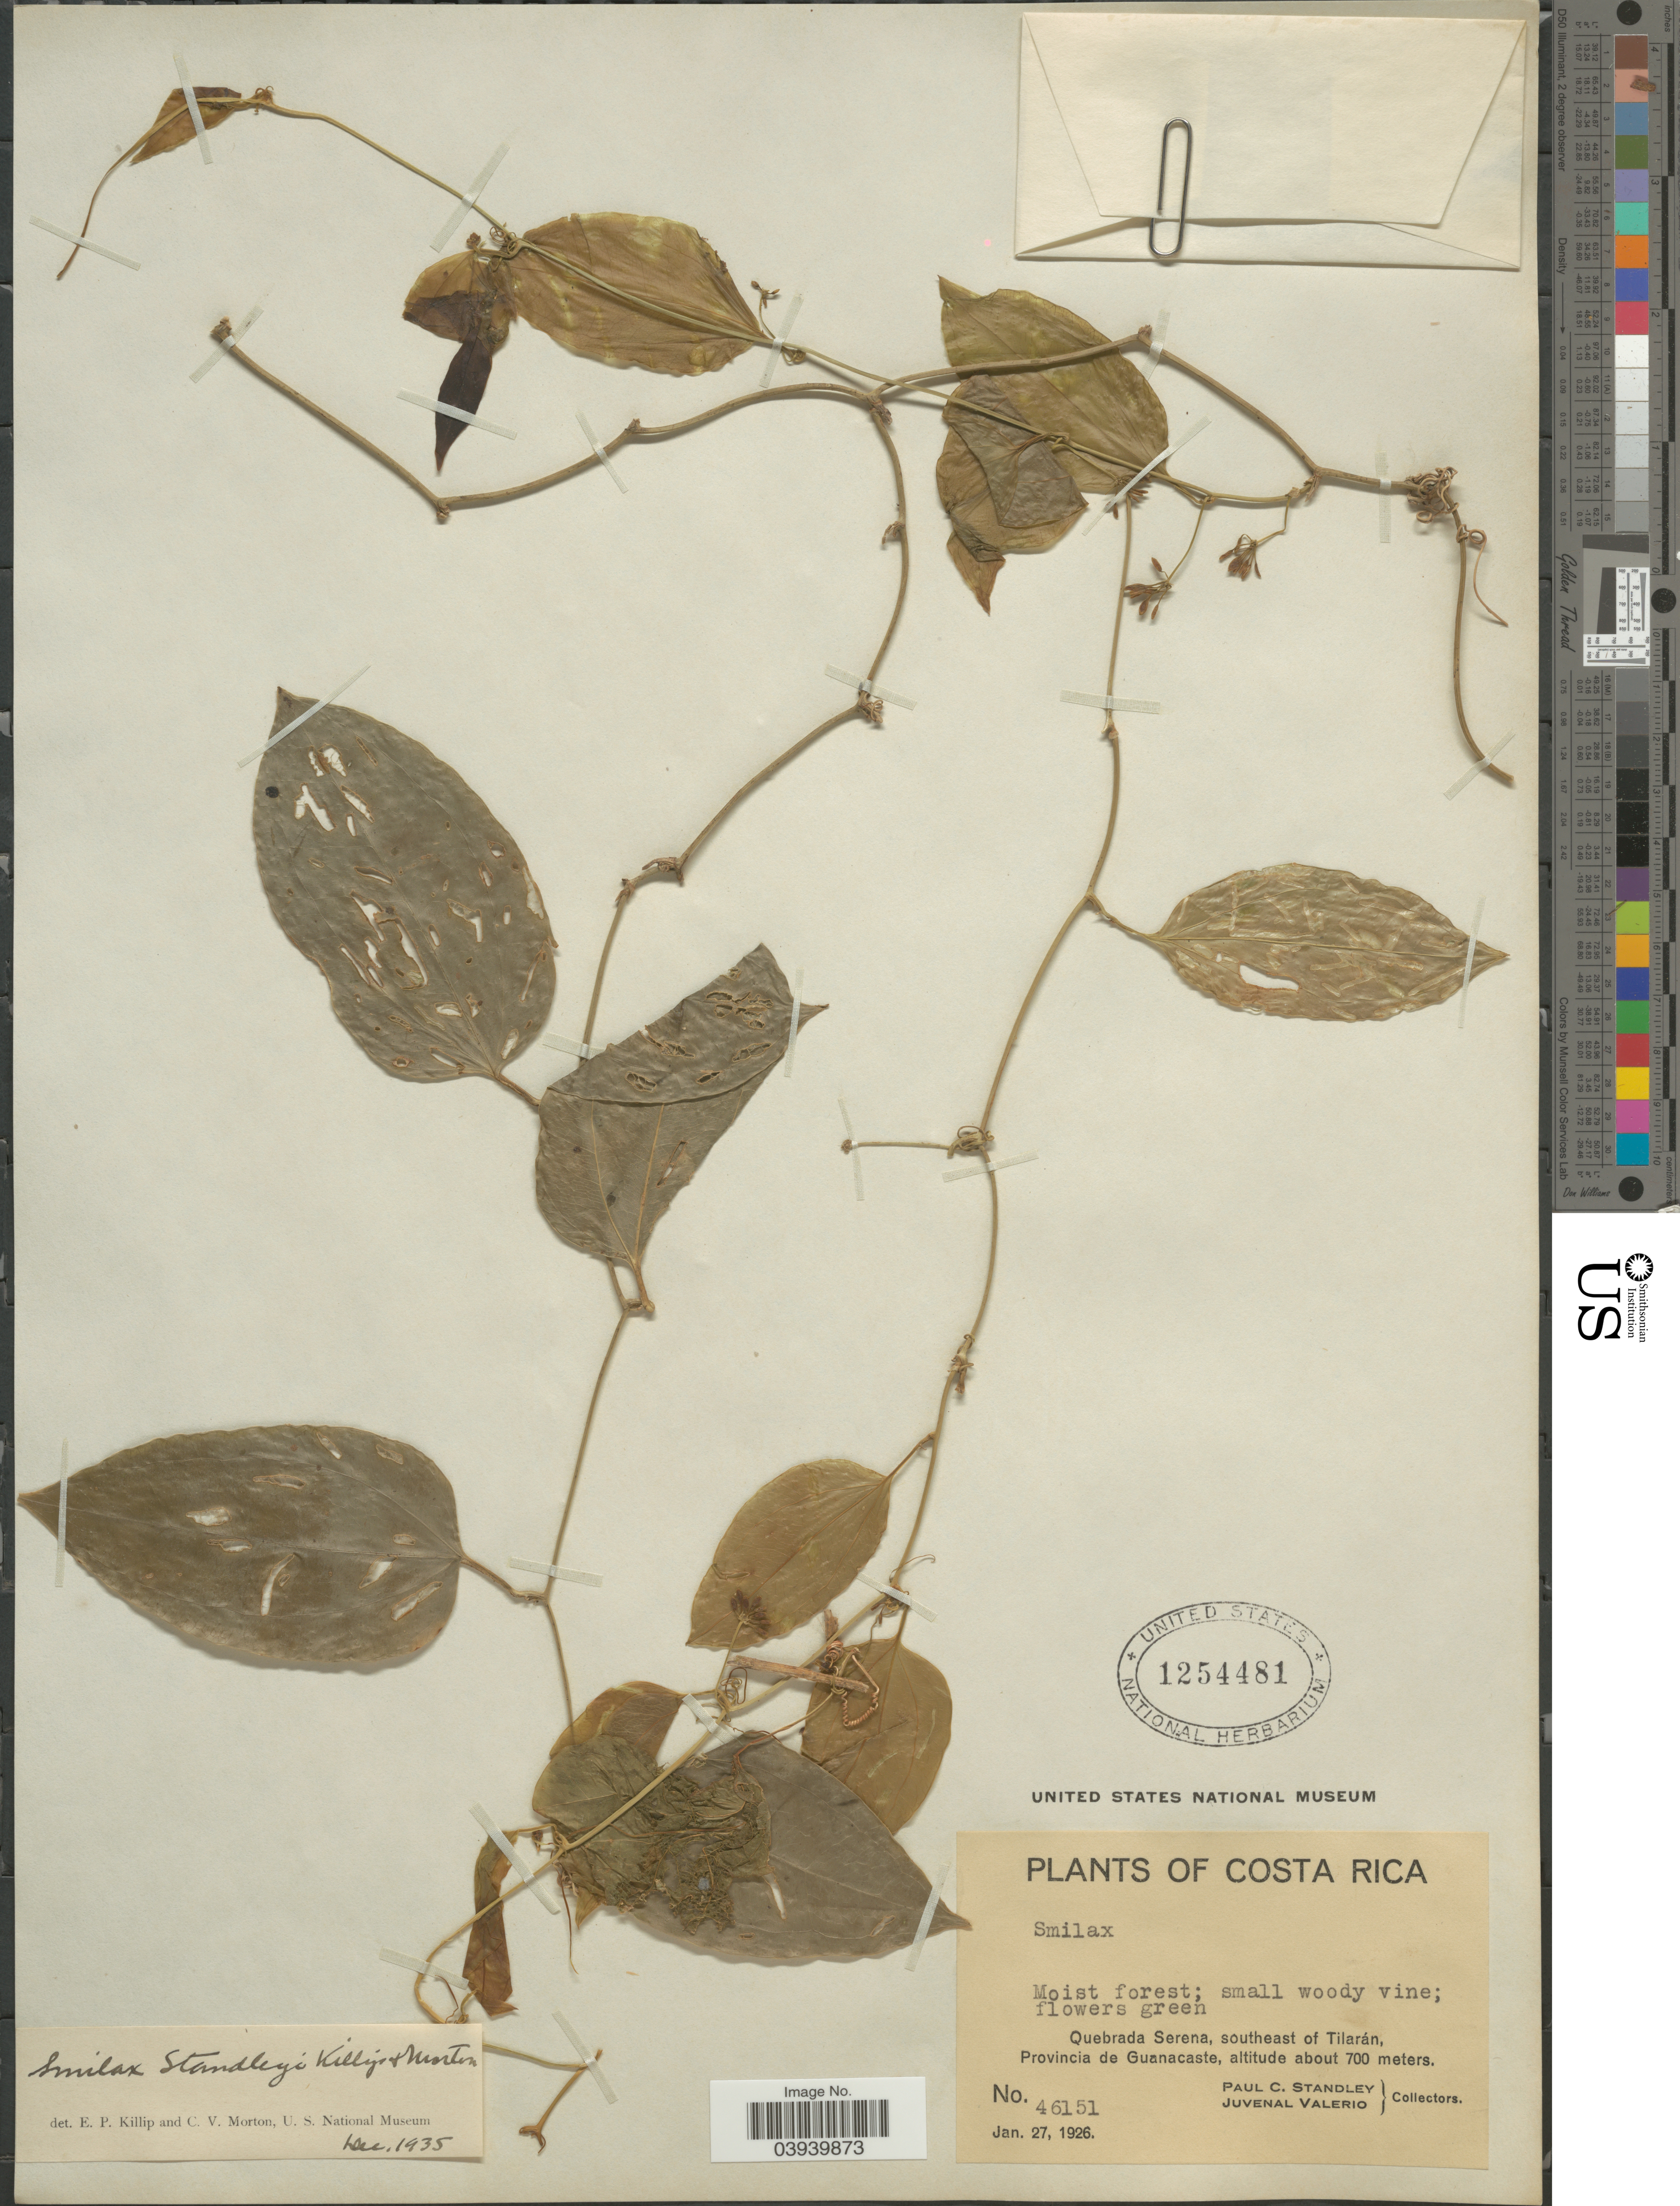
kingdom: Plantae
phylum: Tracheophyta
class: Liliopsida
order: Liliales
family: Smilacaceae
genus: Smilax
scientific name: Smilax standleyi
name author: Killip & C.V. Morton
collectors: P. C. Standley & J. Valerio R.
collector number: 46151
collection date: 1926-01-27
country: Costa Rica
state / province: Guanacaste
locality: Quebrada Serena, southeast of Tilarán.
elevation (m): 700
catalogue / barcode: US 1254481